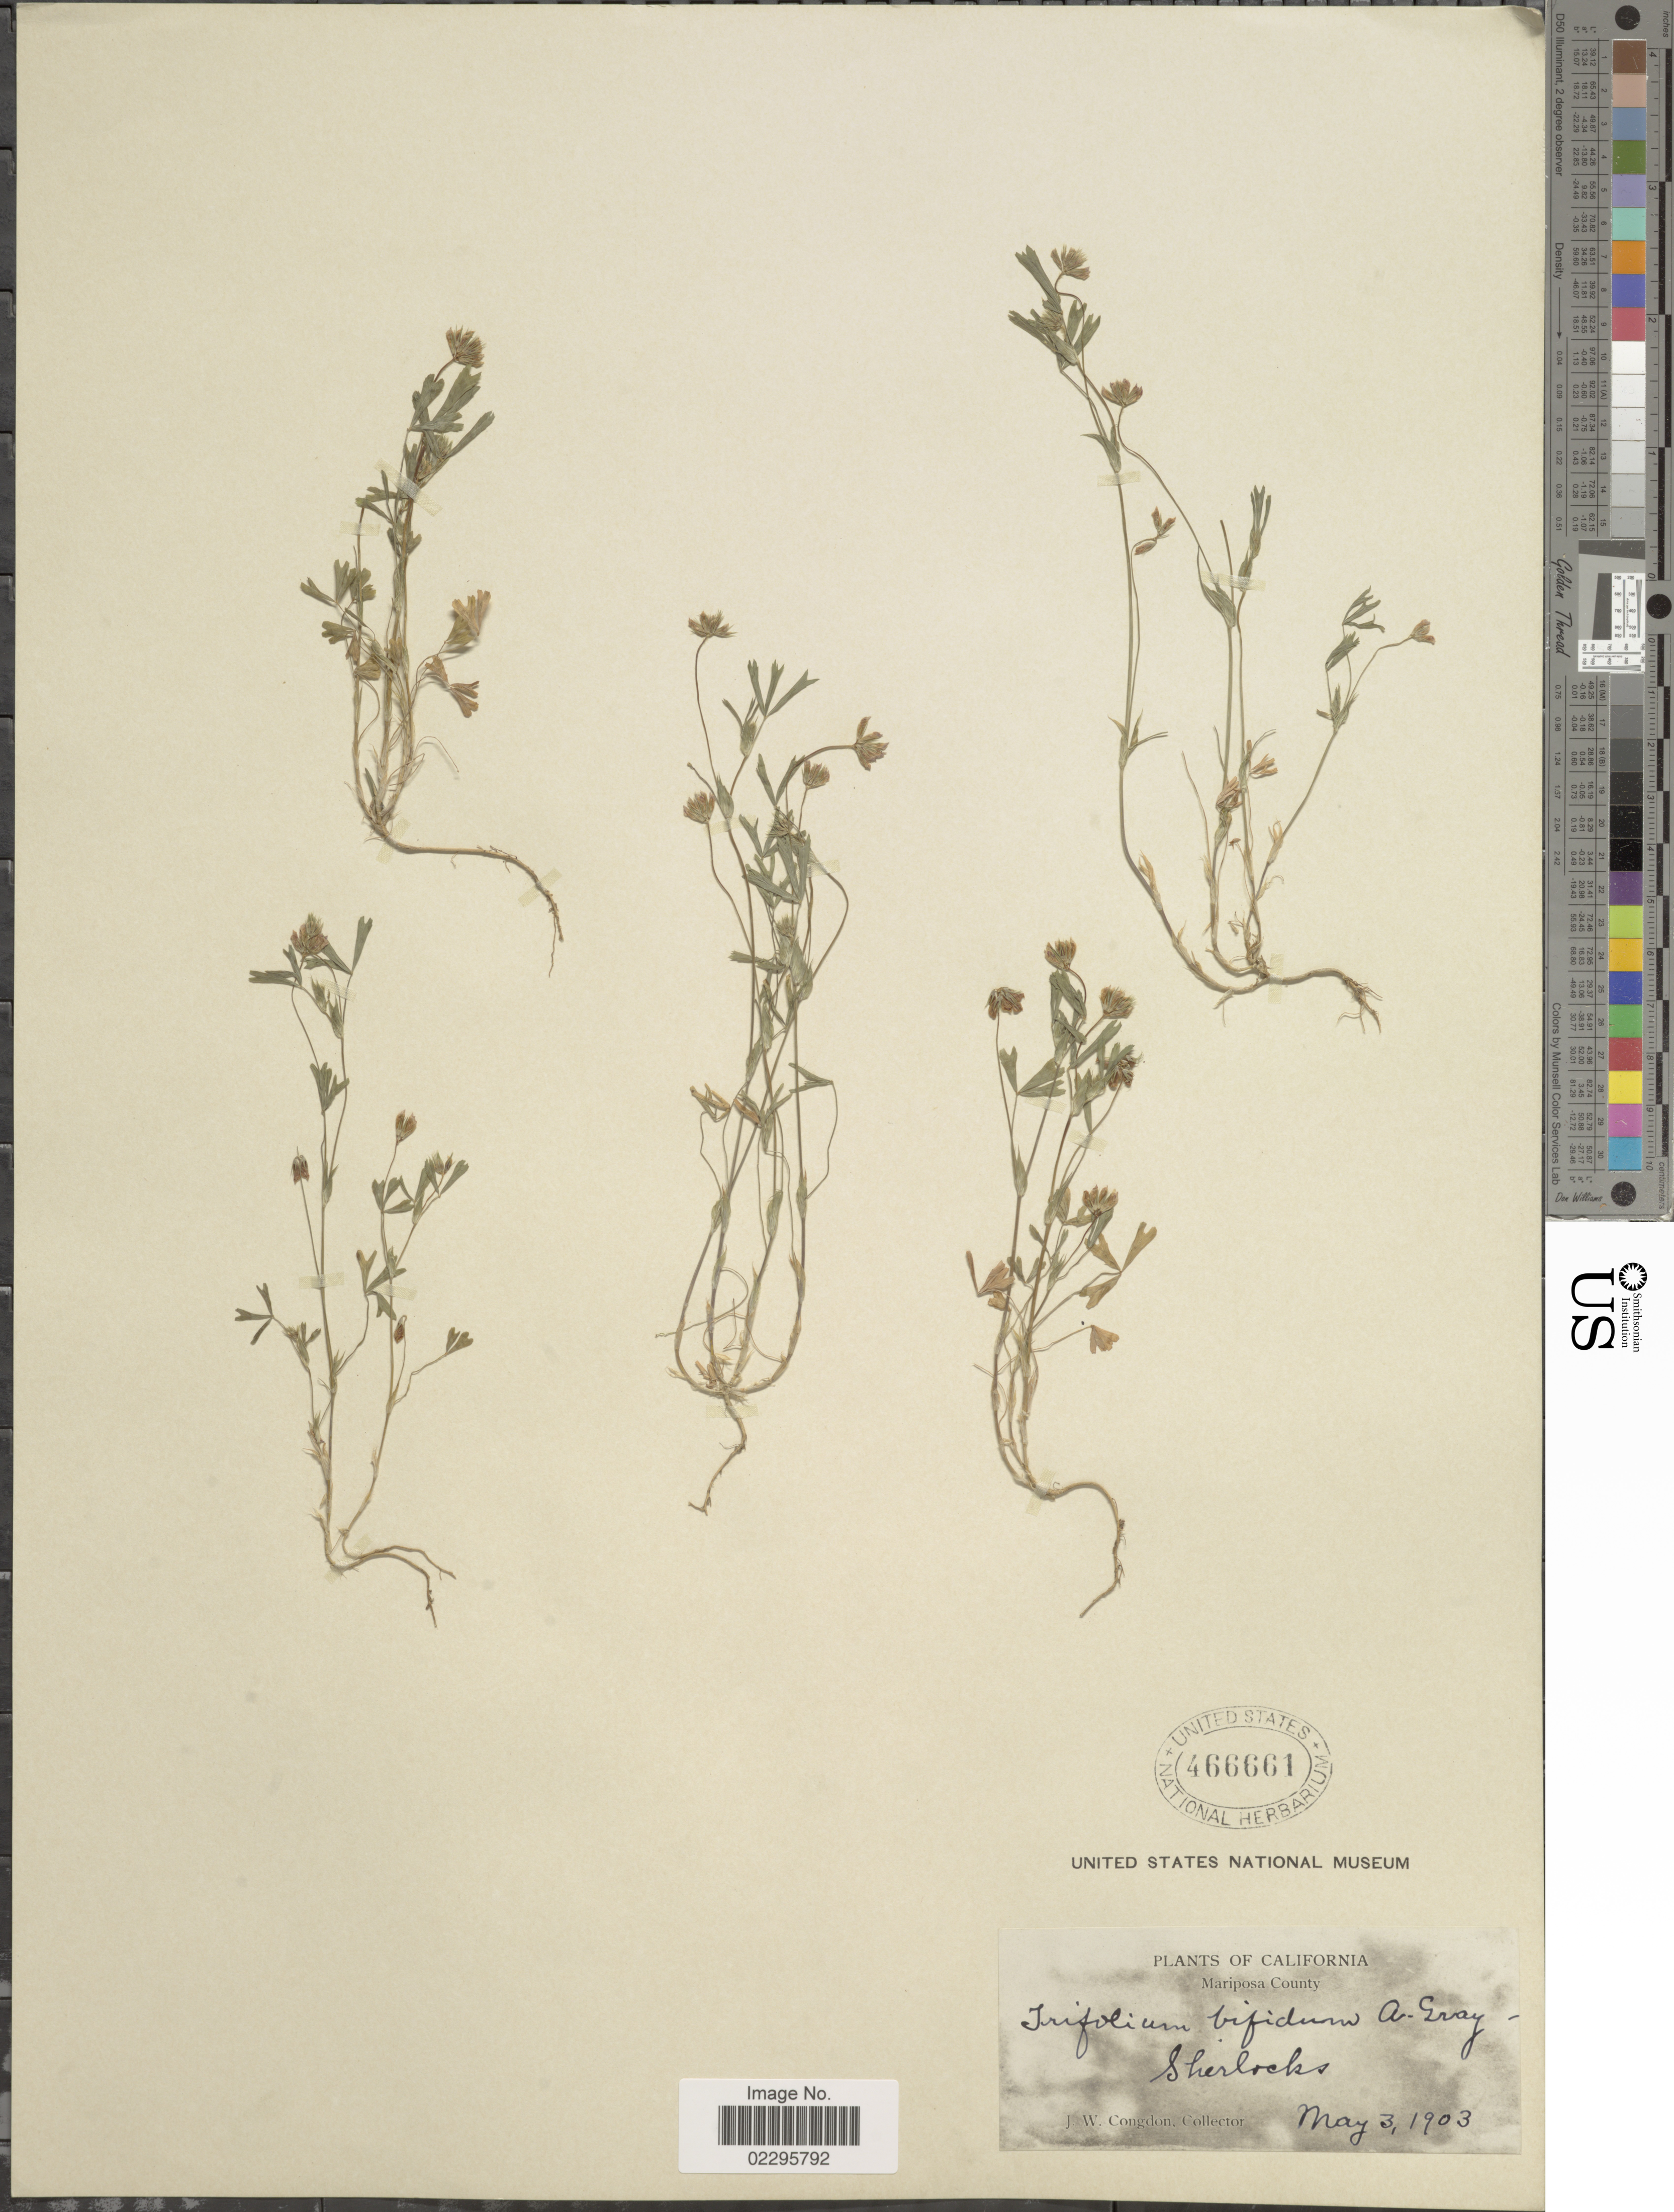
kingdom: Plantae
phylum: Tracheophyta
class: Magnoliopsida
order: Fabales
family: Fabaceae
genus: Trifolium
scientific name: Trifolium bifidum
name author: A. Gray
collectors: J. W. Congdon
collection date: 1903-05-03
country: United States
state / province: California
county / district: Mariposa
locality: Mariposa County, Sherlocks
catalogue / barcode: US 466661